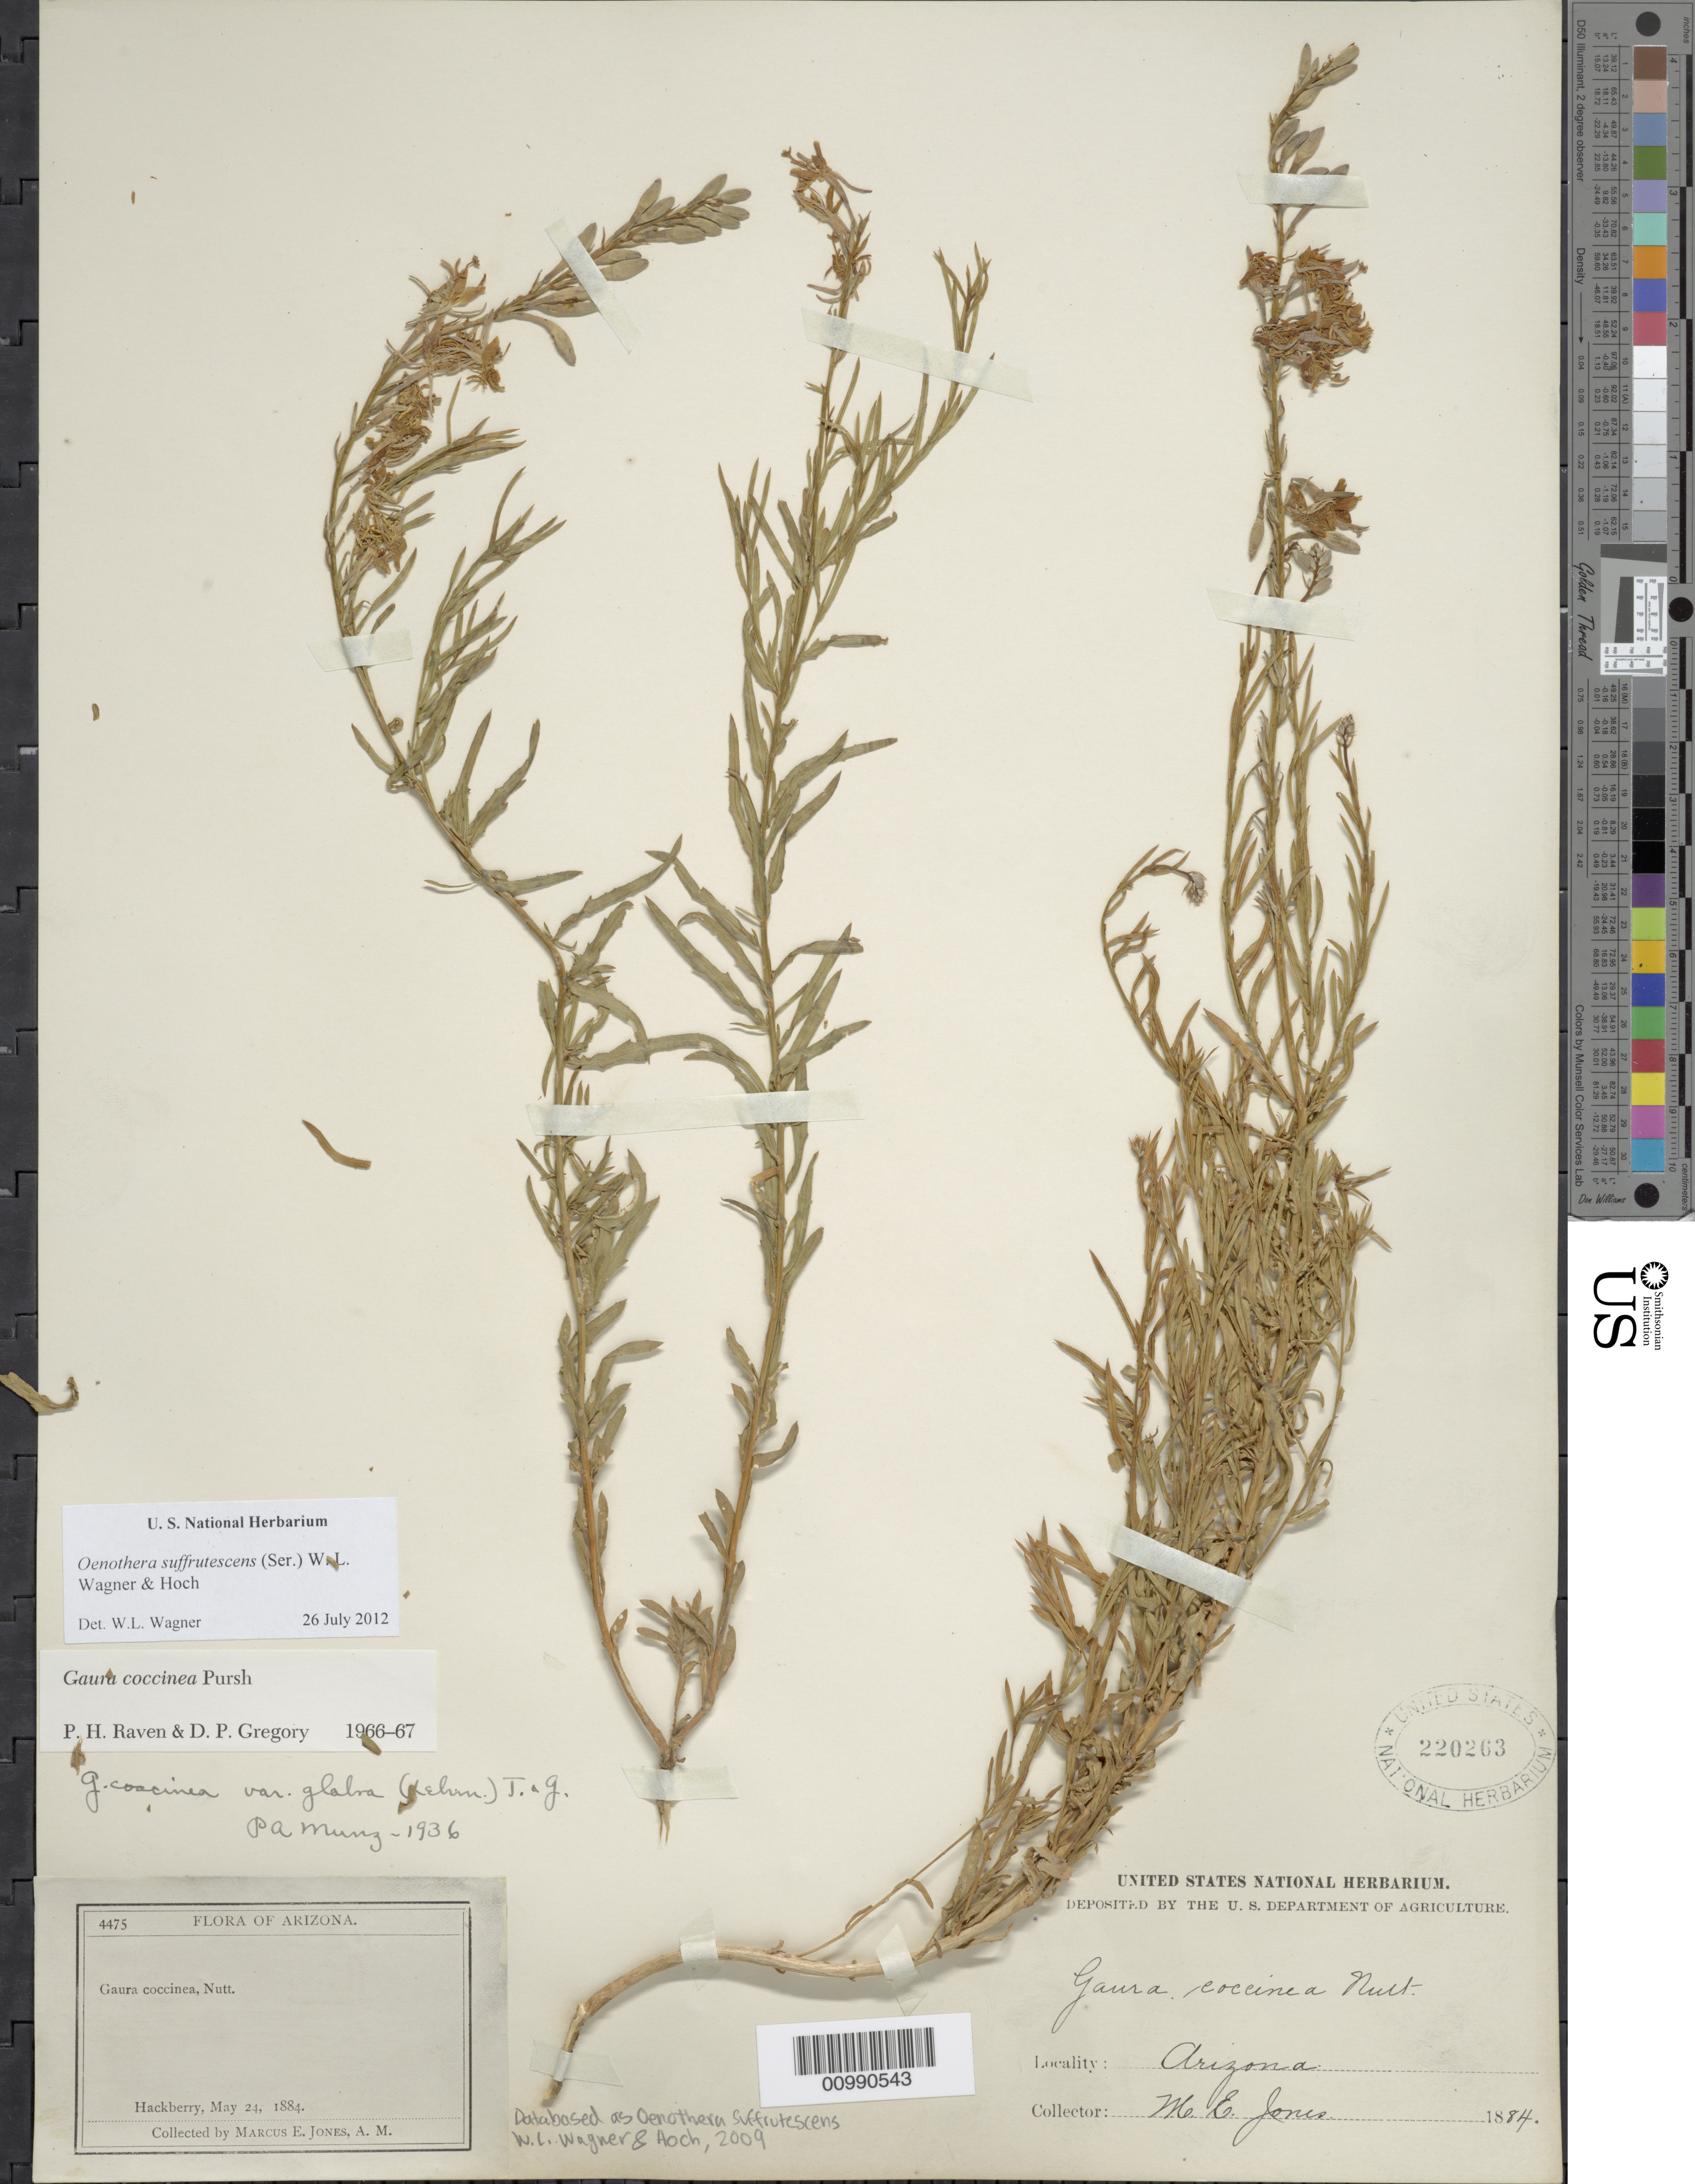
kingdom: Plantae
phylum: Tracheophyta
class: Magnoliopsida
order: Myrtales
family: Onagraceae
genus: Oenothera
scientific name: Oenothera suffrutescens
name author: (Ser.) W.L. Wagner & Hoch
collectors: M. E. Jones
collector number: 4475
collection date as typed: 24 May 1884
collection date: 1884-05-24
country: United States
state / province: Arizona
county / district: Mohave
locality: Hackberry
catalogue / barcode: US 220263